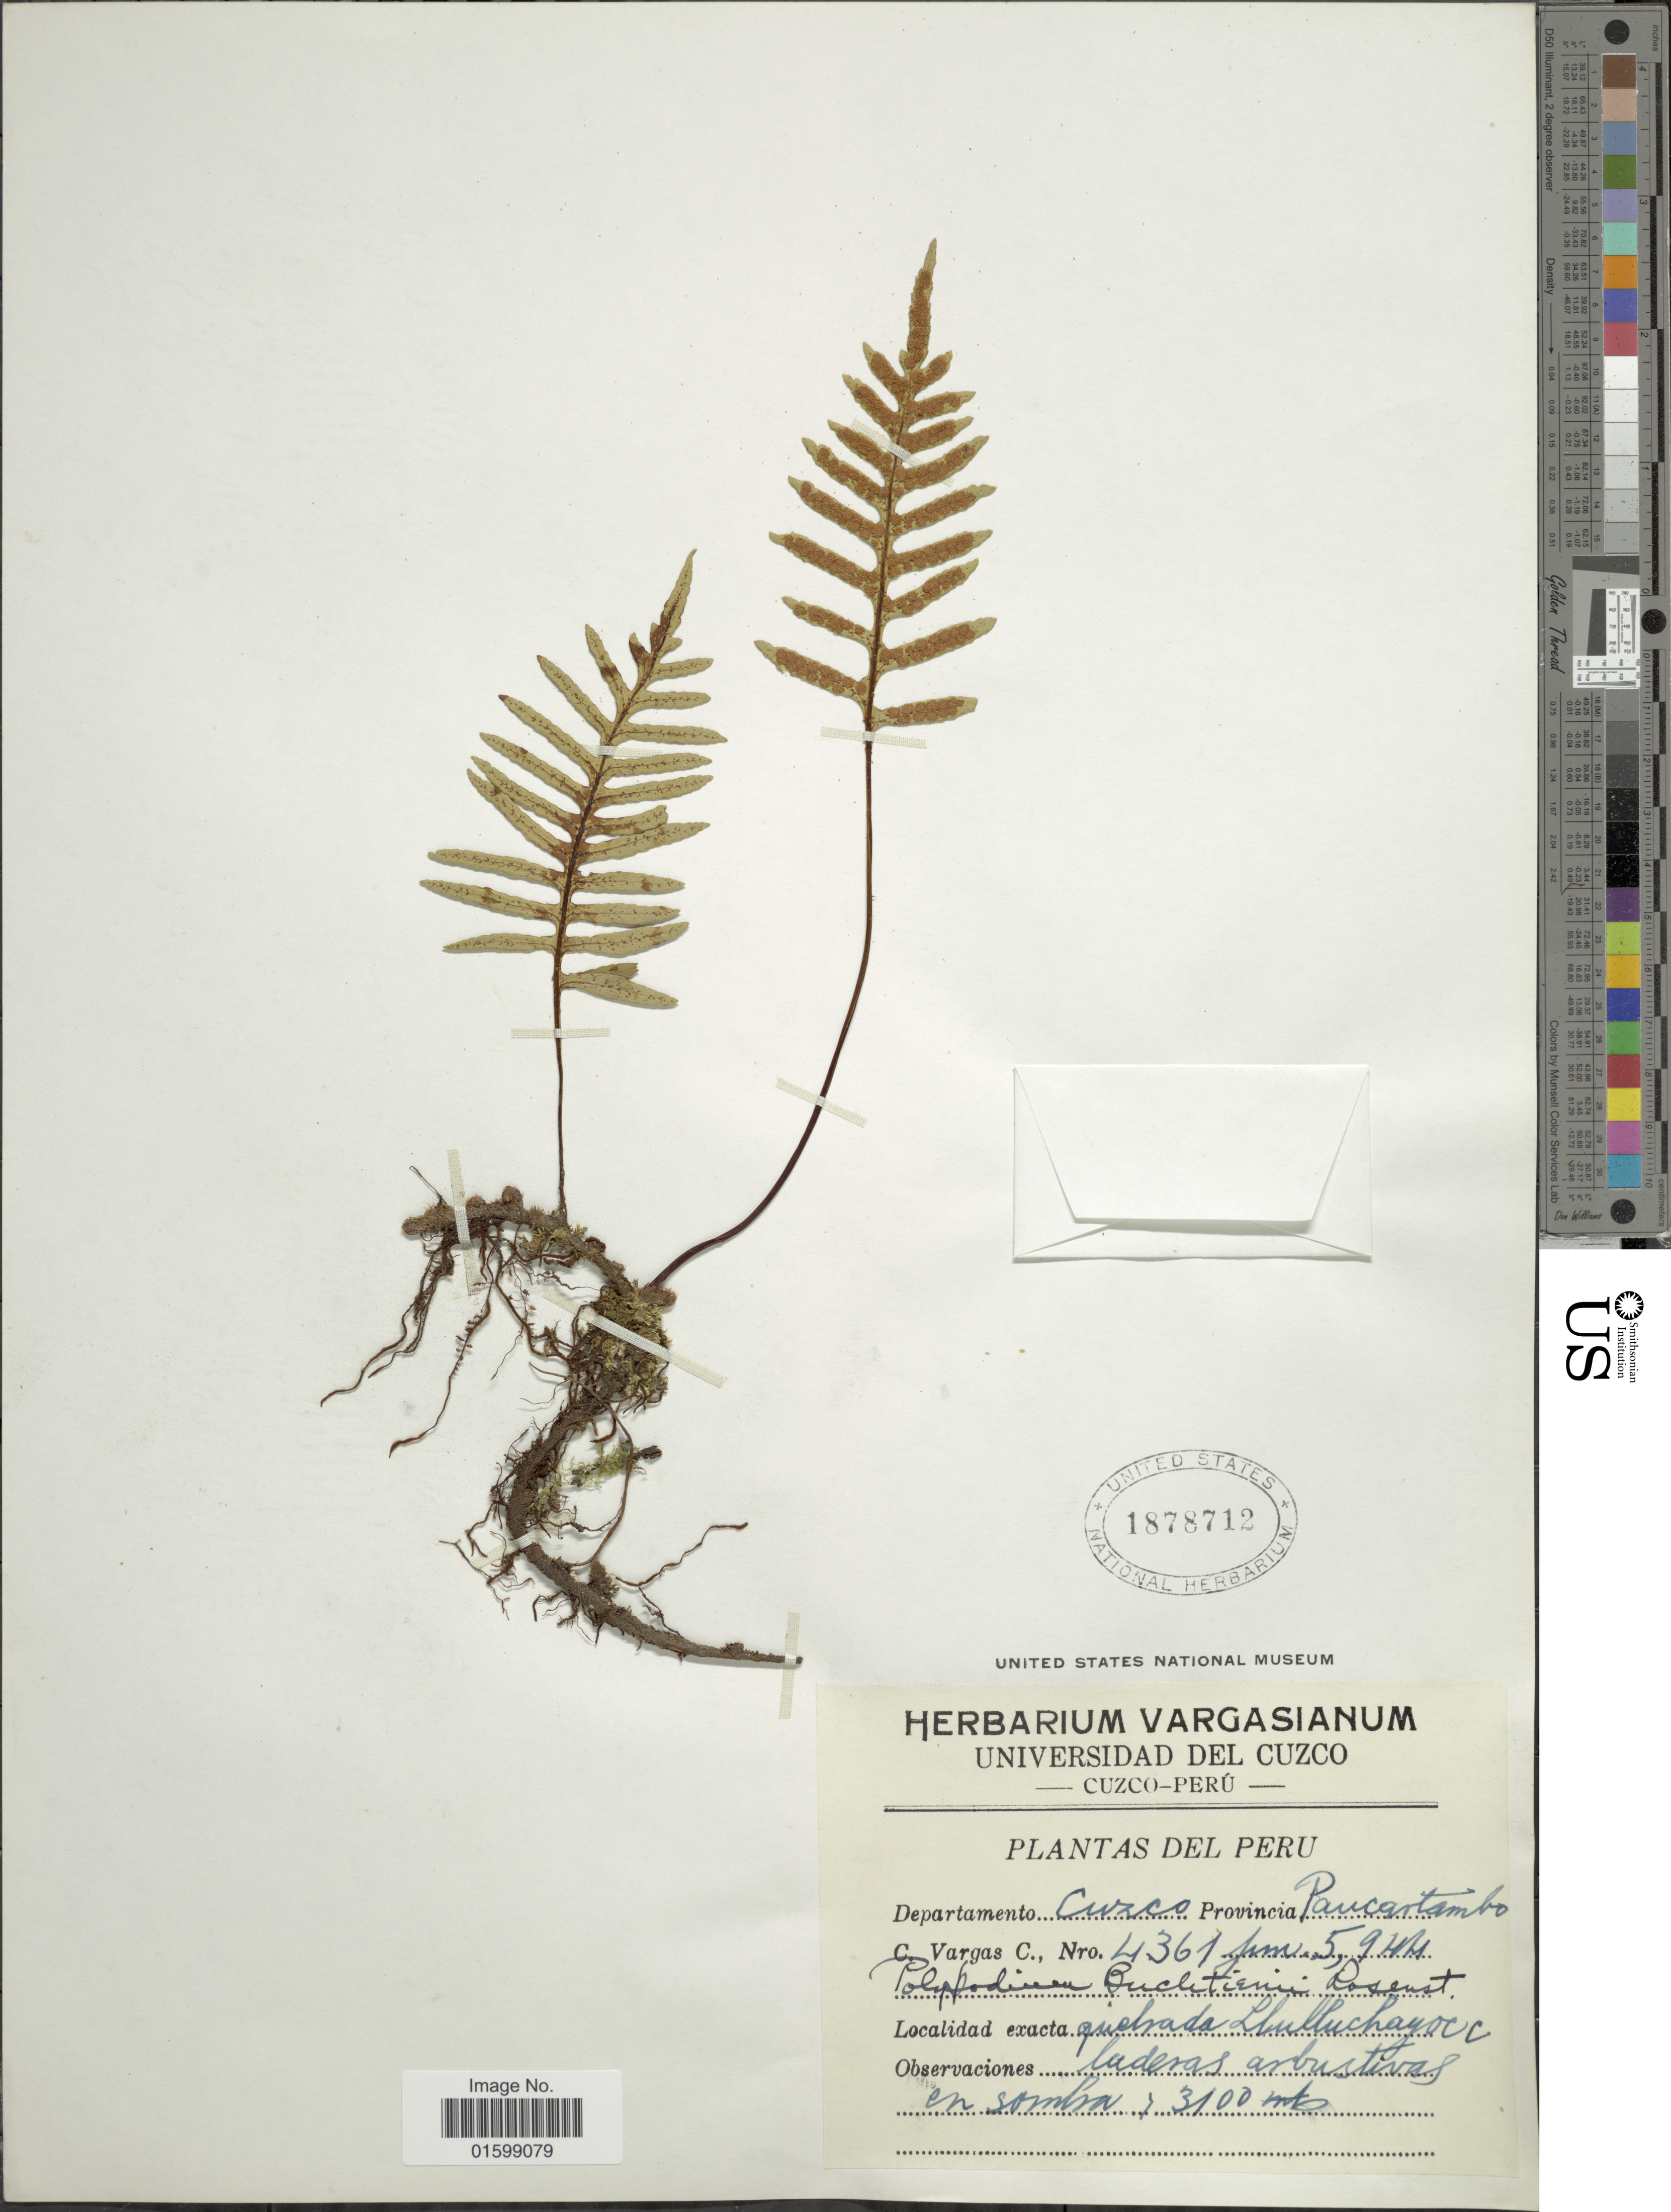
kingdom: Plantae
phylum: Tracheophyta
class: Polypodiopsida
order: Polypodiales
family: Polypodiaceae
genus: Pleopeltis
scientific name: Pleopeltis buchtienii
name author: (Christ & Rosenst.) A.R. Sm.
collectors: C. Vargas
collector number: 4361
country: Peru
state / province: Cusco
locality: Laderas arbustivas en somba, Quebrada Llulluchayoc, Provincia Paucartambo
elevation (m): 3100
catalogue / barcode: US 1878712